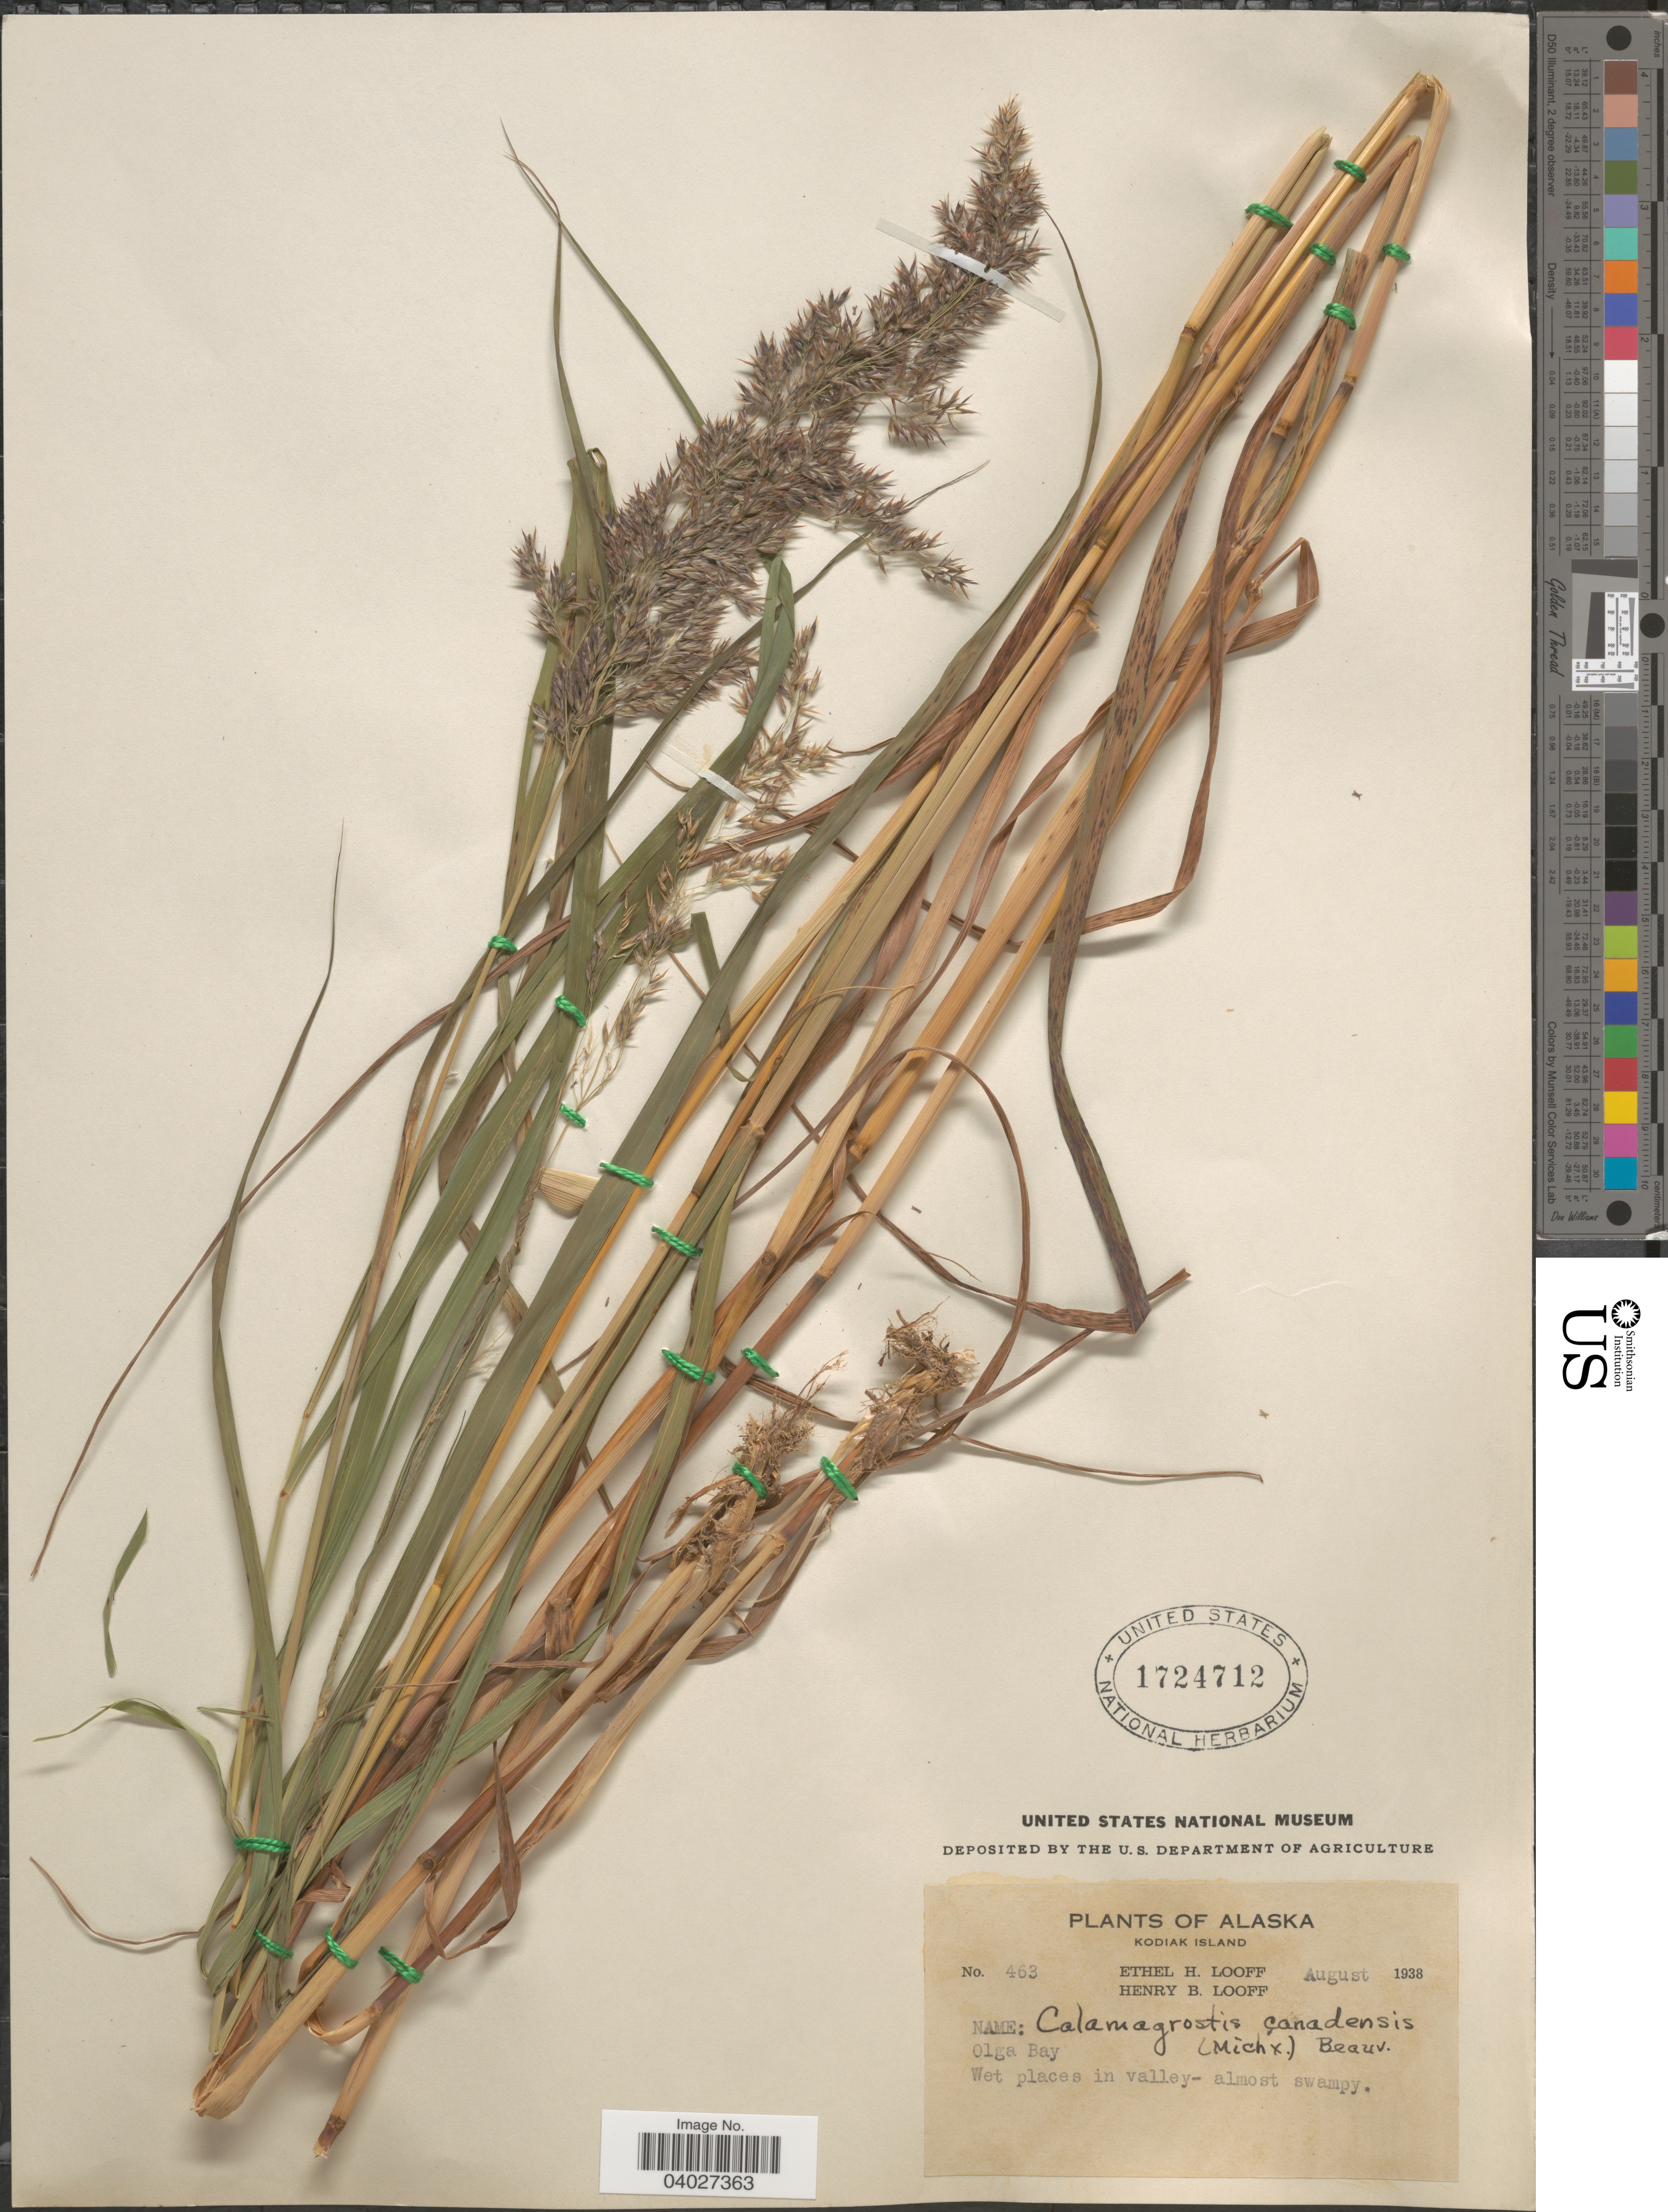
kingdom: Plantae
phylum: Tracheophyta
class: Liliopsida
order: Poales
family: Poaceae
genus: Calamagrostis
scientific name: Calamagrostis canadensis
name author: (Michx.) P. Beauv.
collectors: E. Looff & H. Looff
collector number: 463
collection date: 1938-08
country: United States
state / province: Alaska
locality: Kodiak Island. Olga Bay.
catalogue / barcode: US 1724712